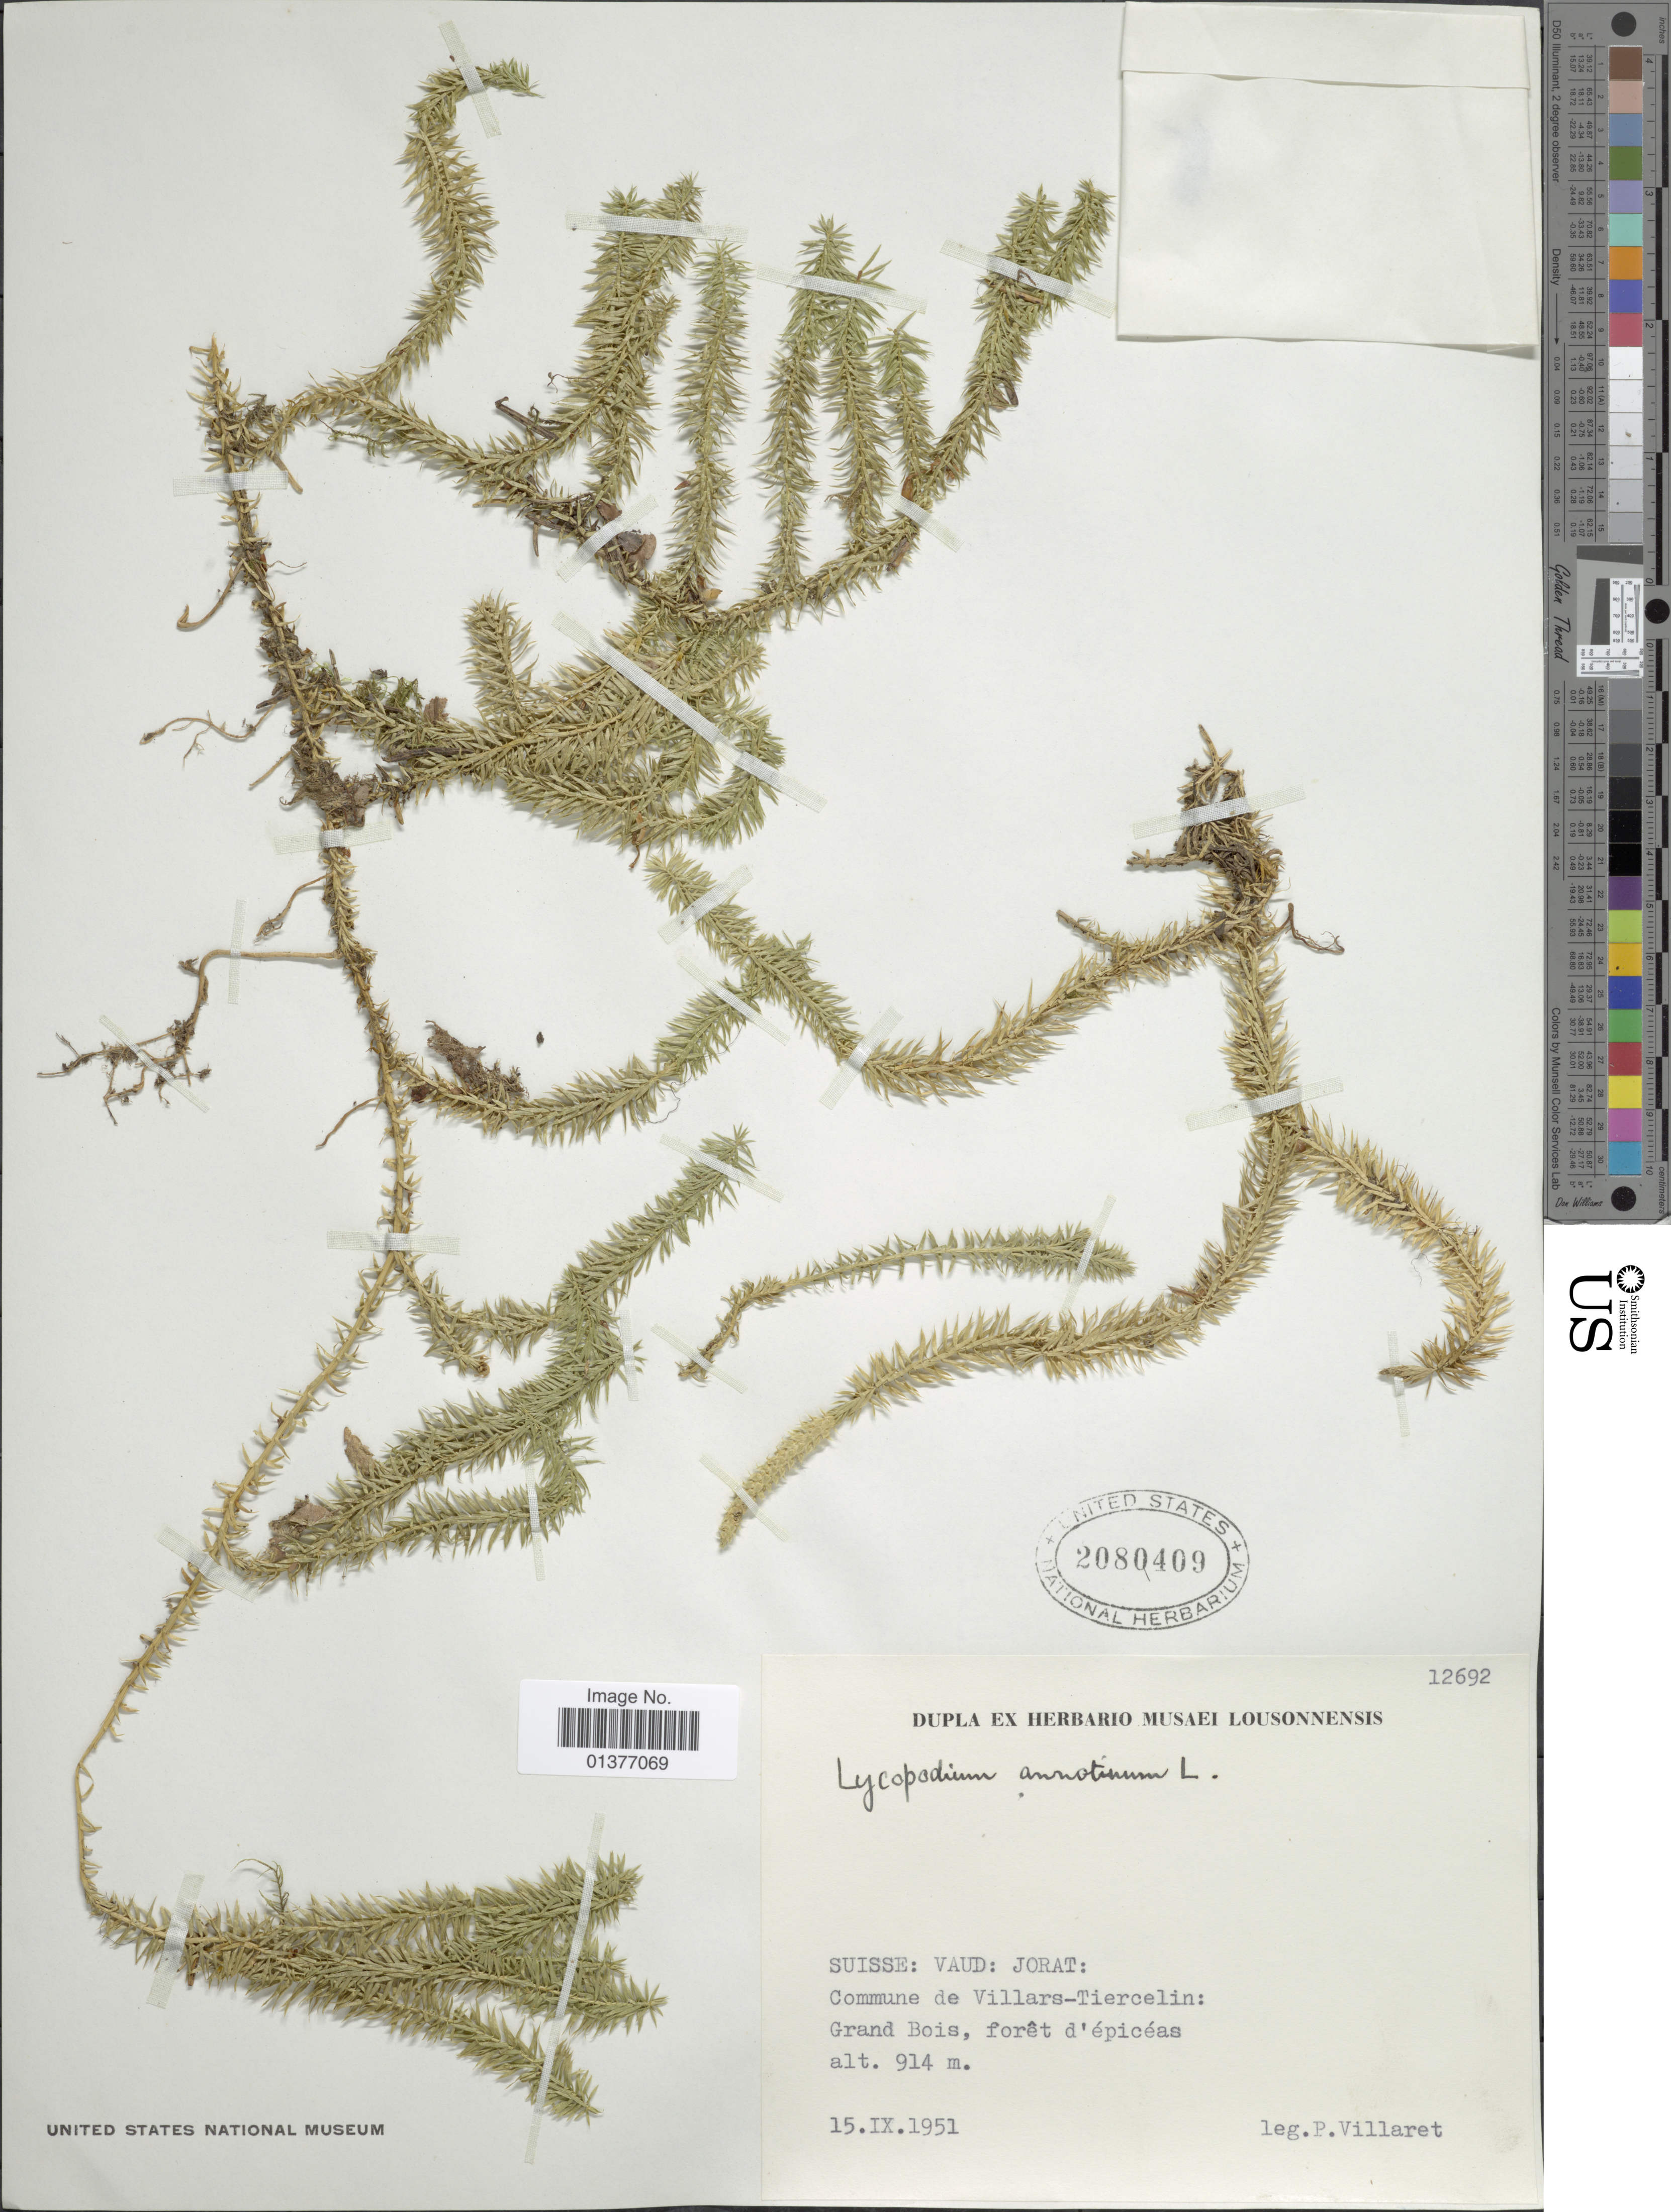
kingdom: Plantae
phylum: Tracheophyta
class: Lycopodiopsida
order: Lycopodiales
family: Lycopodiaceae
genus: Spinulum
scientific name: Spinulum annotinum subsp. annotinum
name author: (L.) A. Haines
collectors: P. Villaret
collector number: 12692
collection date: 1951-09-15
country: Switzerland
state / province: Vaud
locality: Jorat: Commune de Villars-Tiercelin: Grand Bois, foret d'épicéas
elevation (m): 914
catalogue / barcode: US 2080409